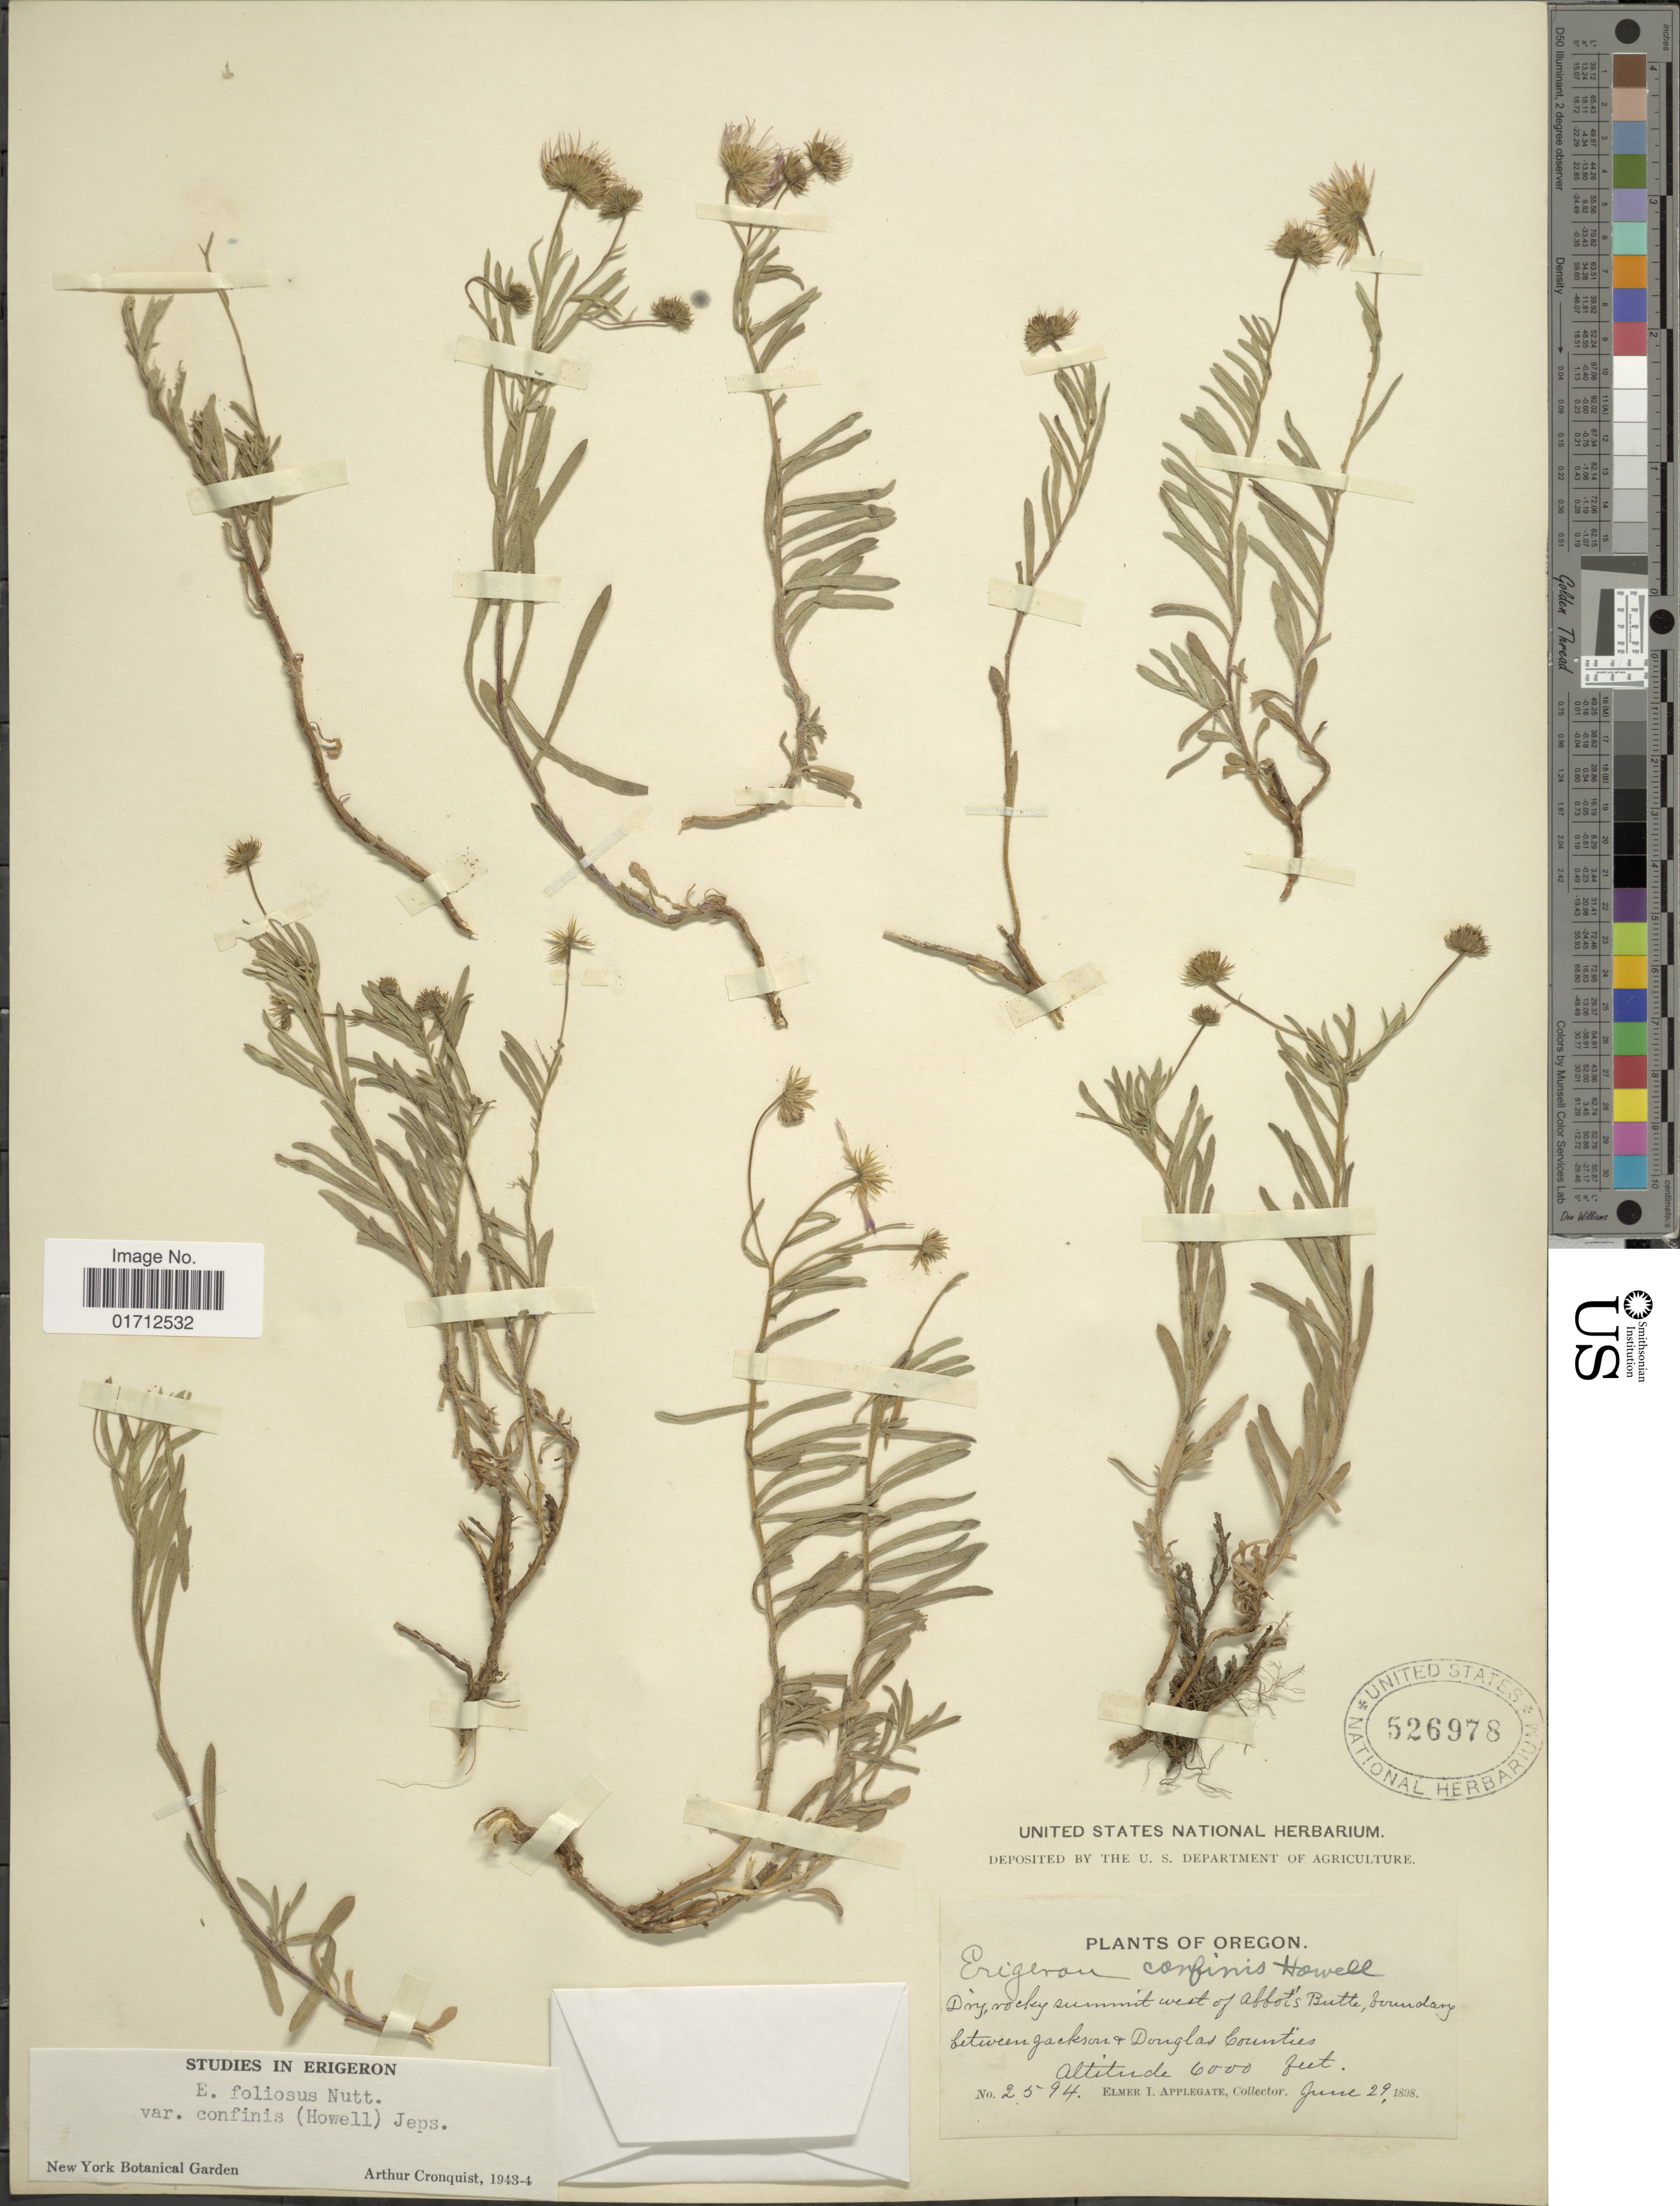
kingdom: Plantae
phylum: Tracheophyta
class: Magnoliopsida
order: Asterales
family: Asteraceae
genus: Erigeron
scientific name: Erigeron foliosus var. confinis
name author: (Howell) Jeps.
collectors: E. I. Applegate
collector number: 2594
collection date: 1898-06-29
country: United States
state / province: Oregon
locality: Between Jackson & Douglas Counties.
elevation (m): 1829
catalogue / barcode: US 526978